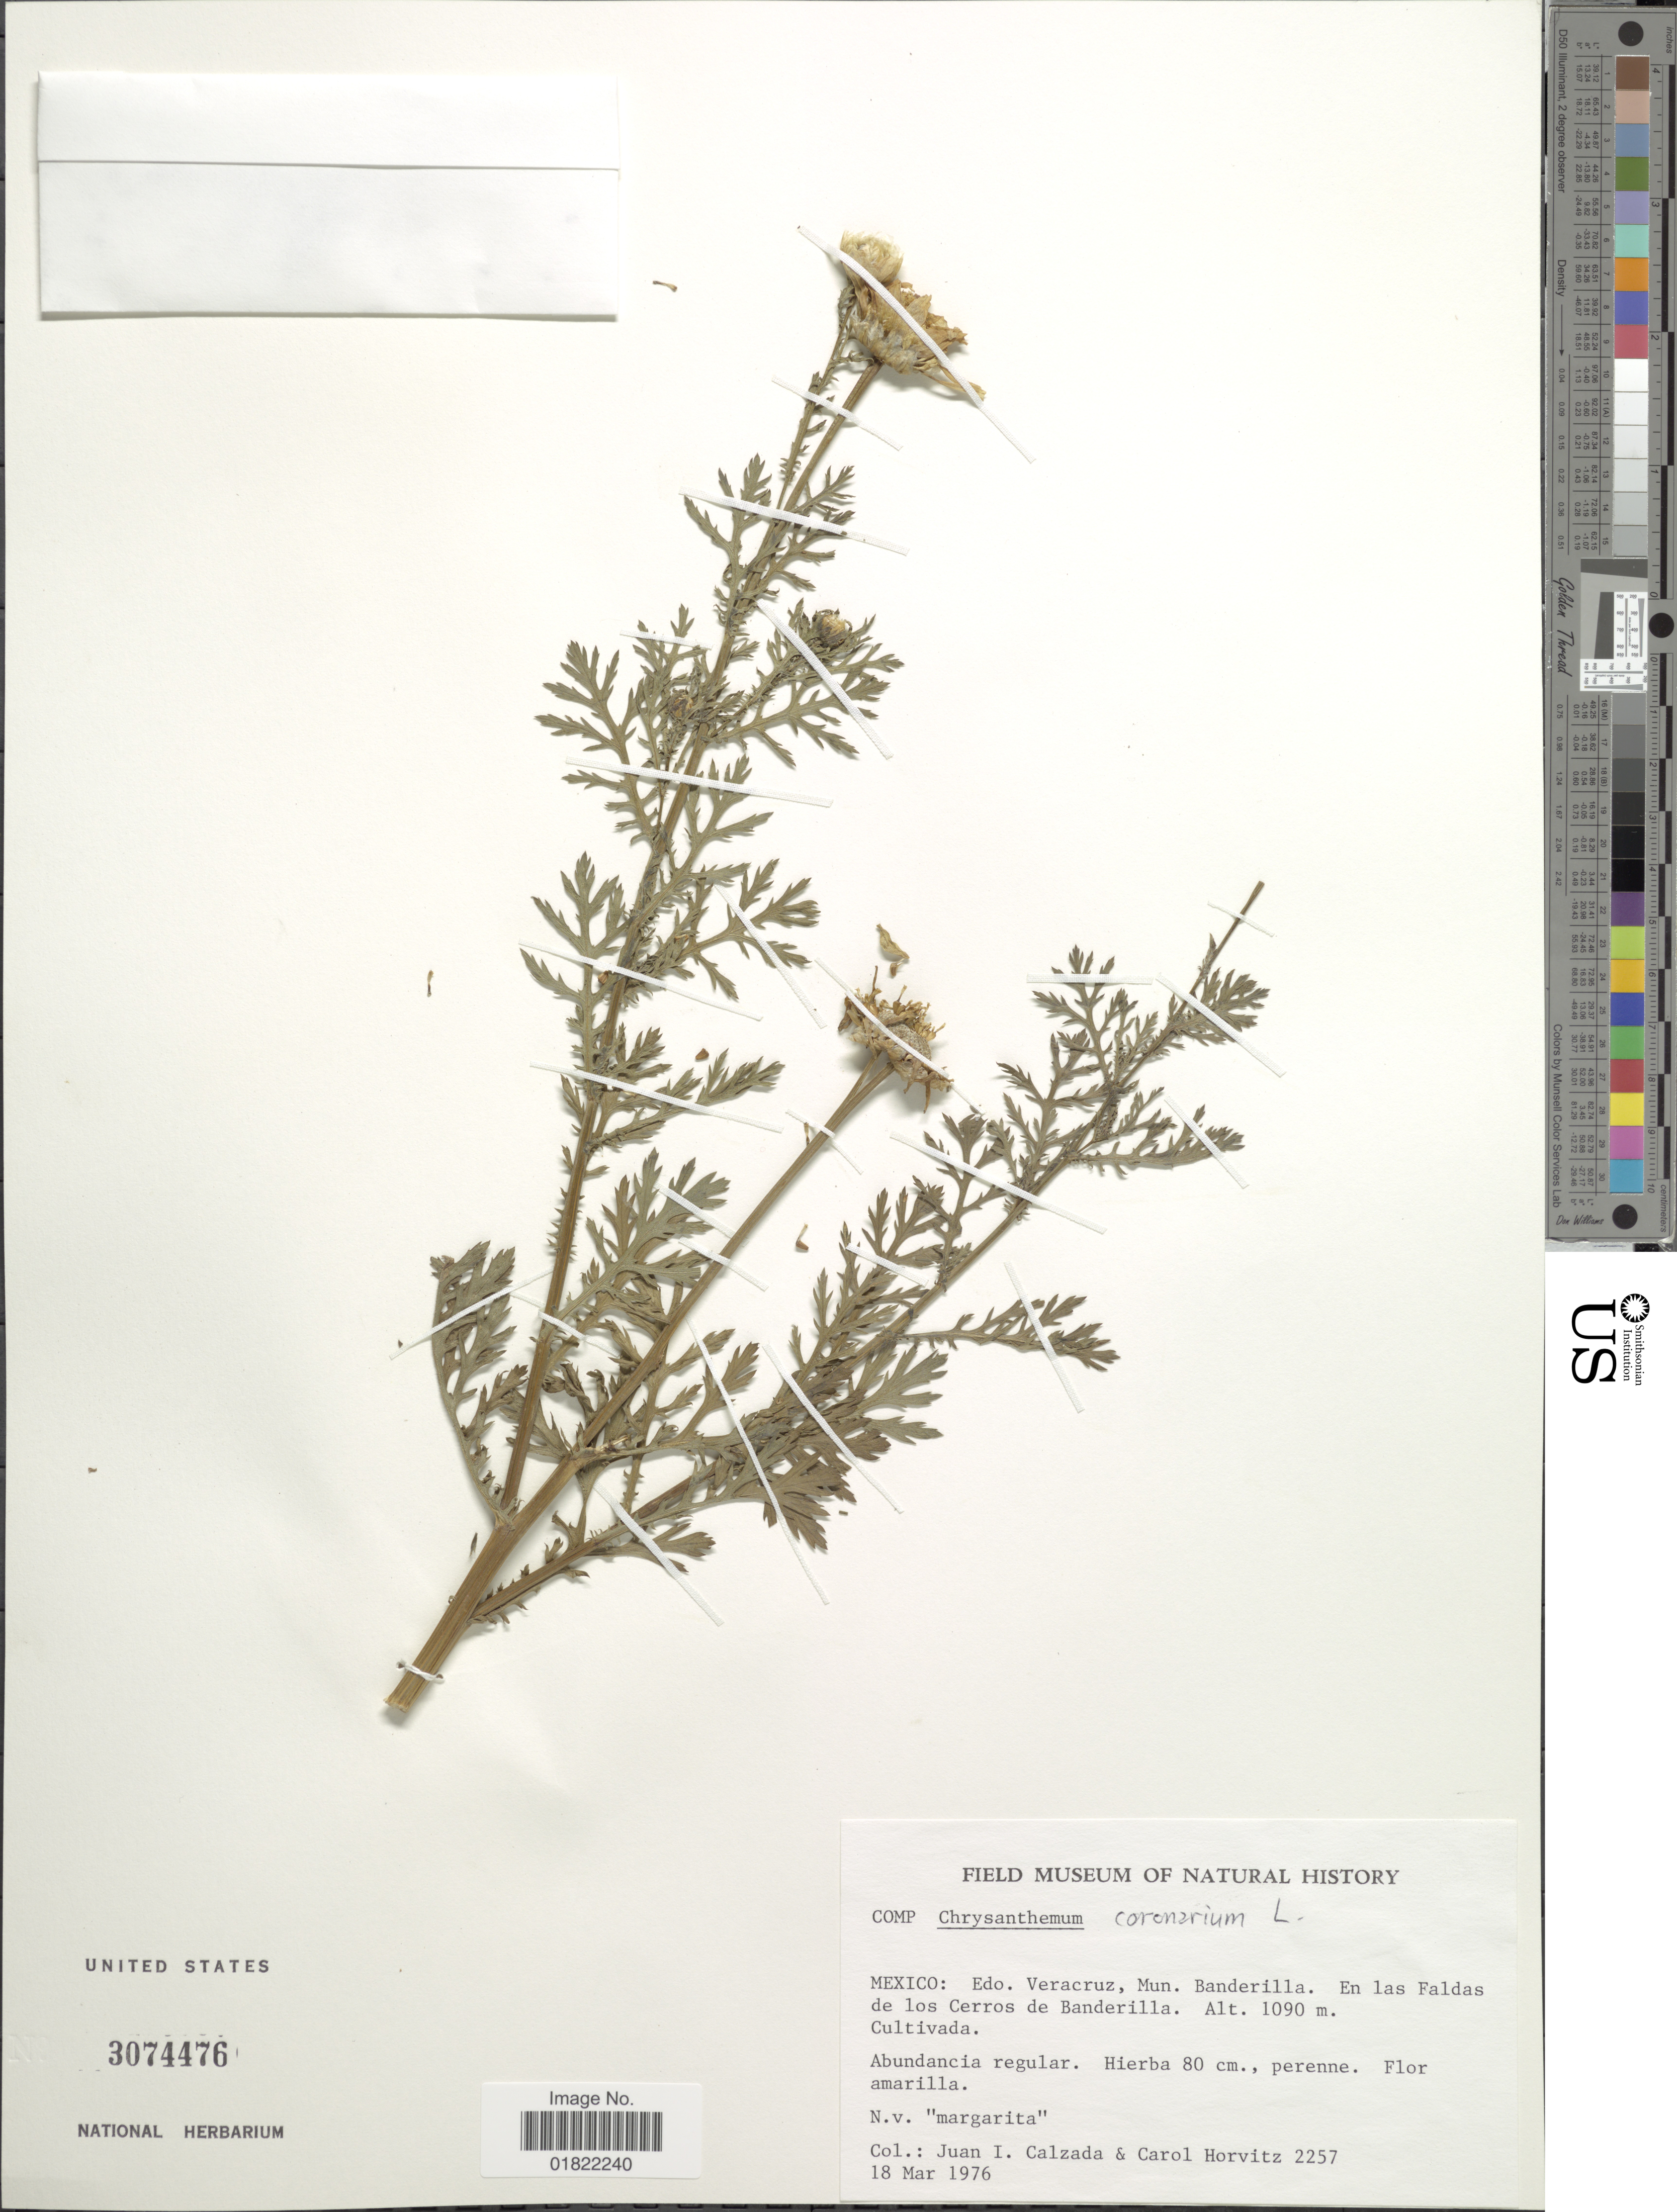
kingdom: Plantae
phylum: Tracheophyta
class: Magnoliopsida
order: Asterales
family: Asteraceae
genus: Chrysanthemum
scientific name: Chrysanthemum coronarium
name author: L.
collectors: J. I. Calzada & C. Horvitz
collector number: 2257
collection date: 1976-03-18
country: Mexico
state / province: Veracruz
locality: Mexico: Edo. Veracruz, Mun. Banderilla, En las Faldas de los Cerros de Banderilla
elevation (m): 1090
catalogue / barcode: US 3074476